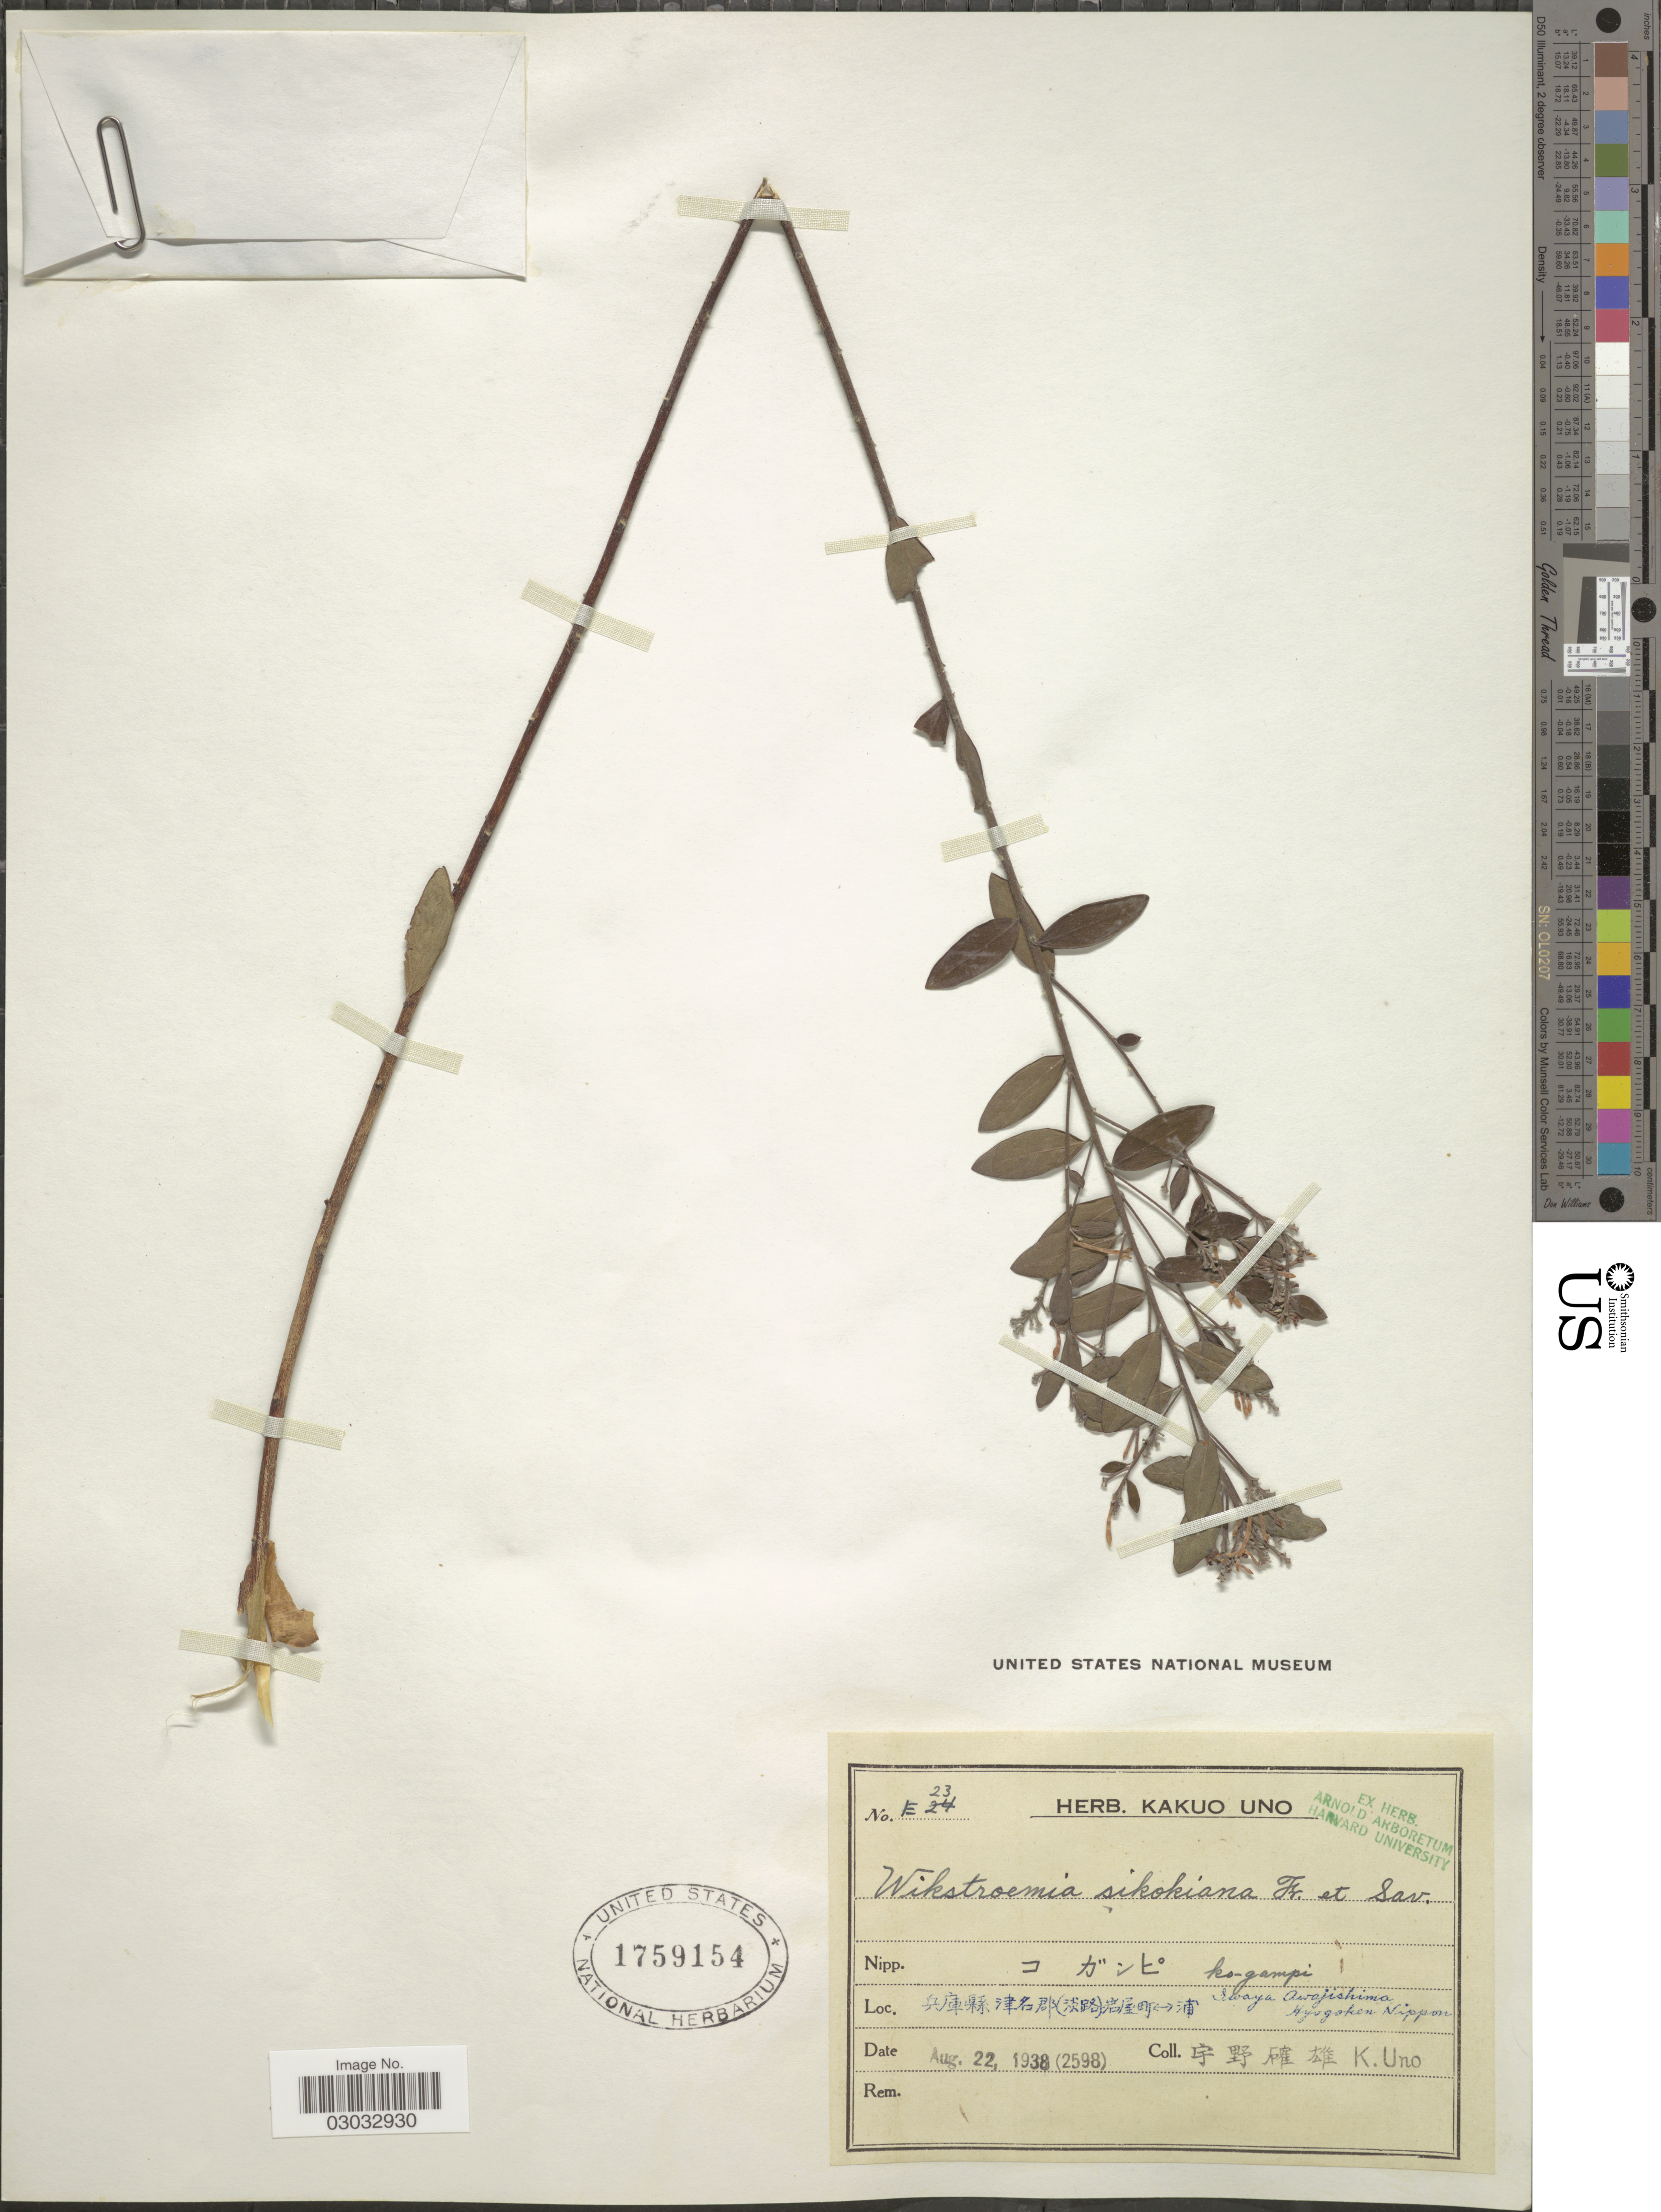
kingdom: Plantae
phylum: Tracheophyta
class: Magnoliopsida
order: Malvales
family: Thymelaeaceae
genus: Wikstroemia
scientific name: Wikstroemia sikokiana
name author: Franch. & Sav.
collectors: K. Uno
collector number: E 23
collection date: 1938-08-22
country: Japan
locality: Iwaya Awajishima, Hyogoken Nippon.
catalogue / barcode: US 1759154